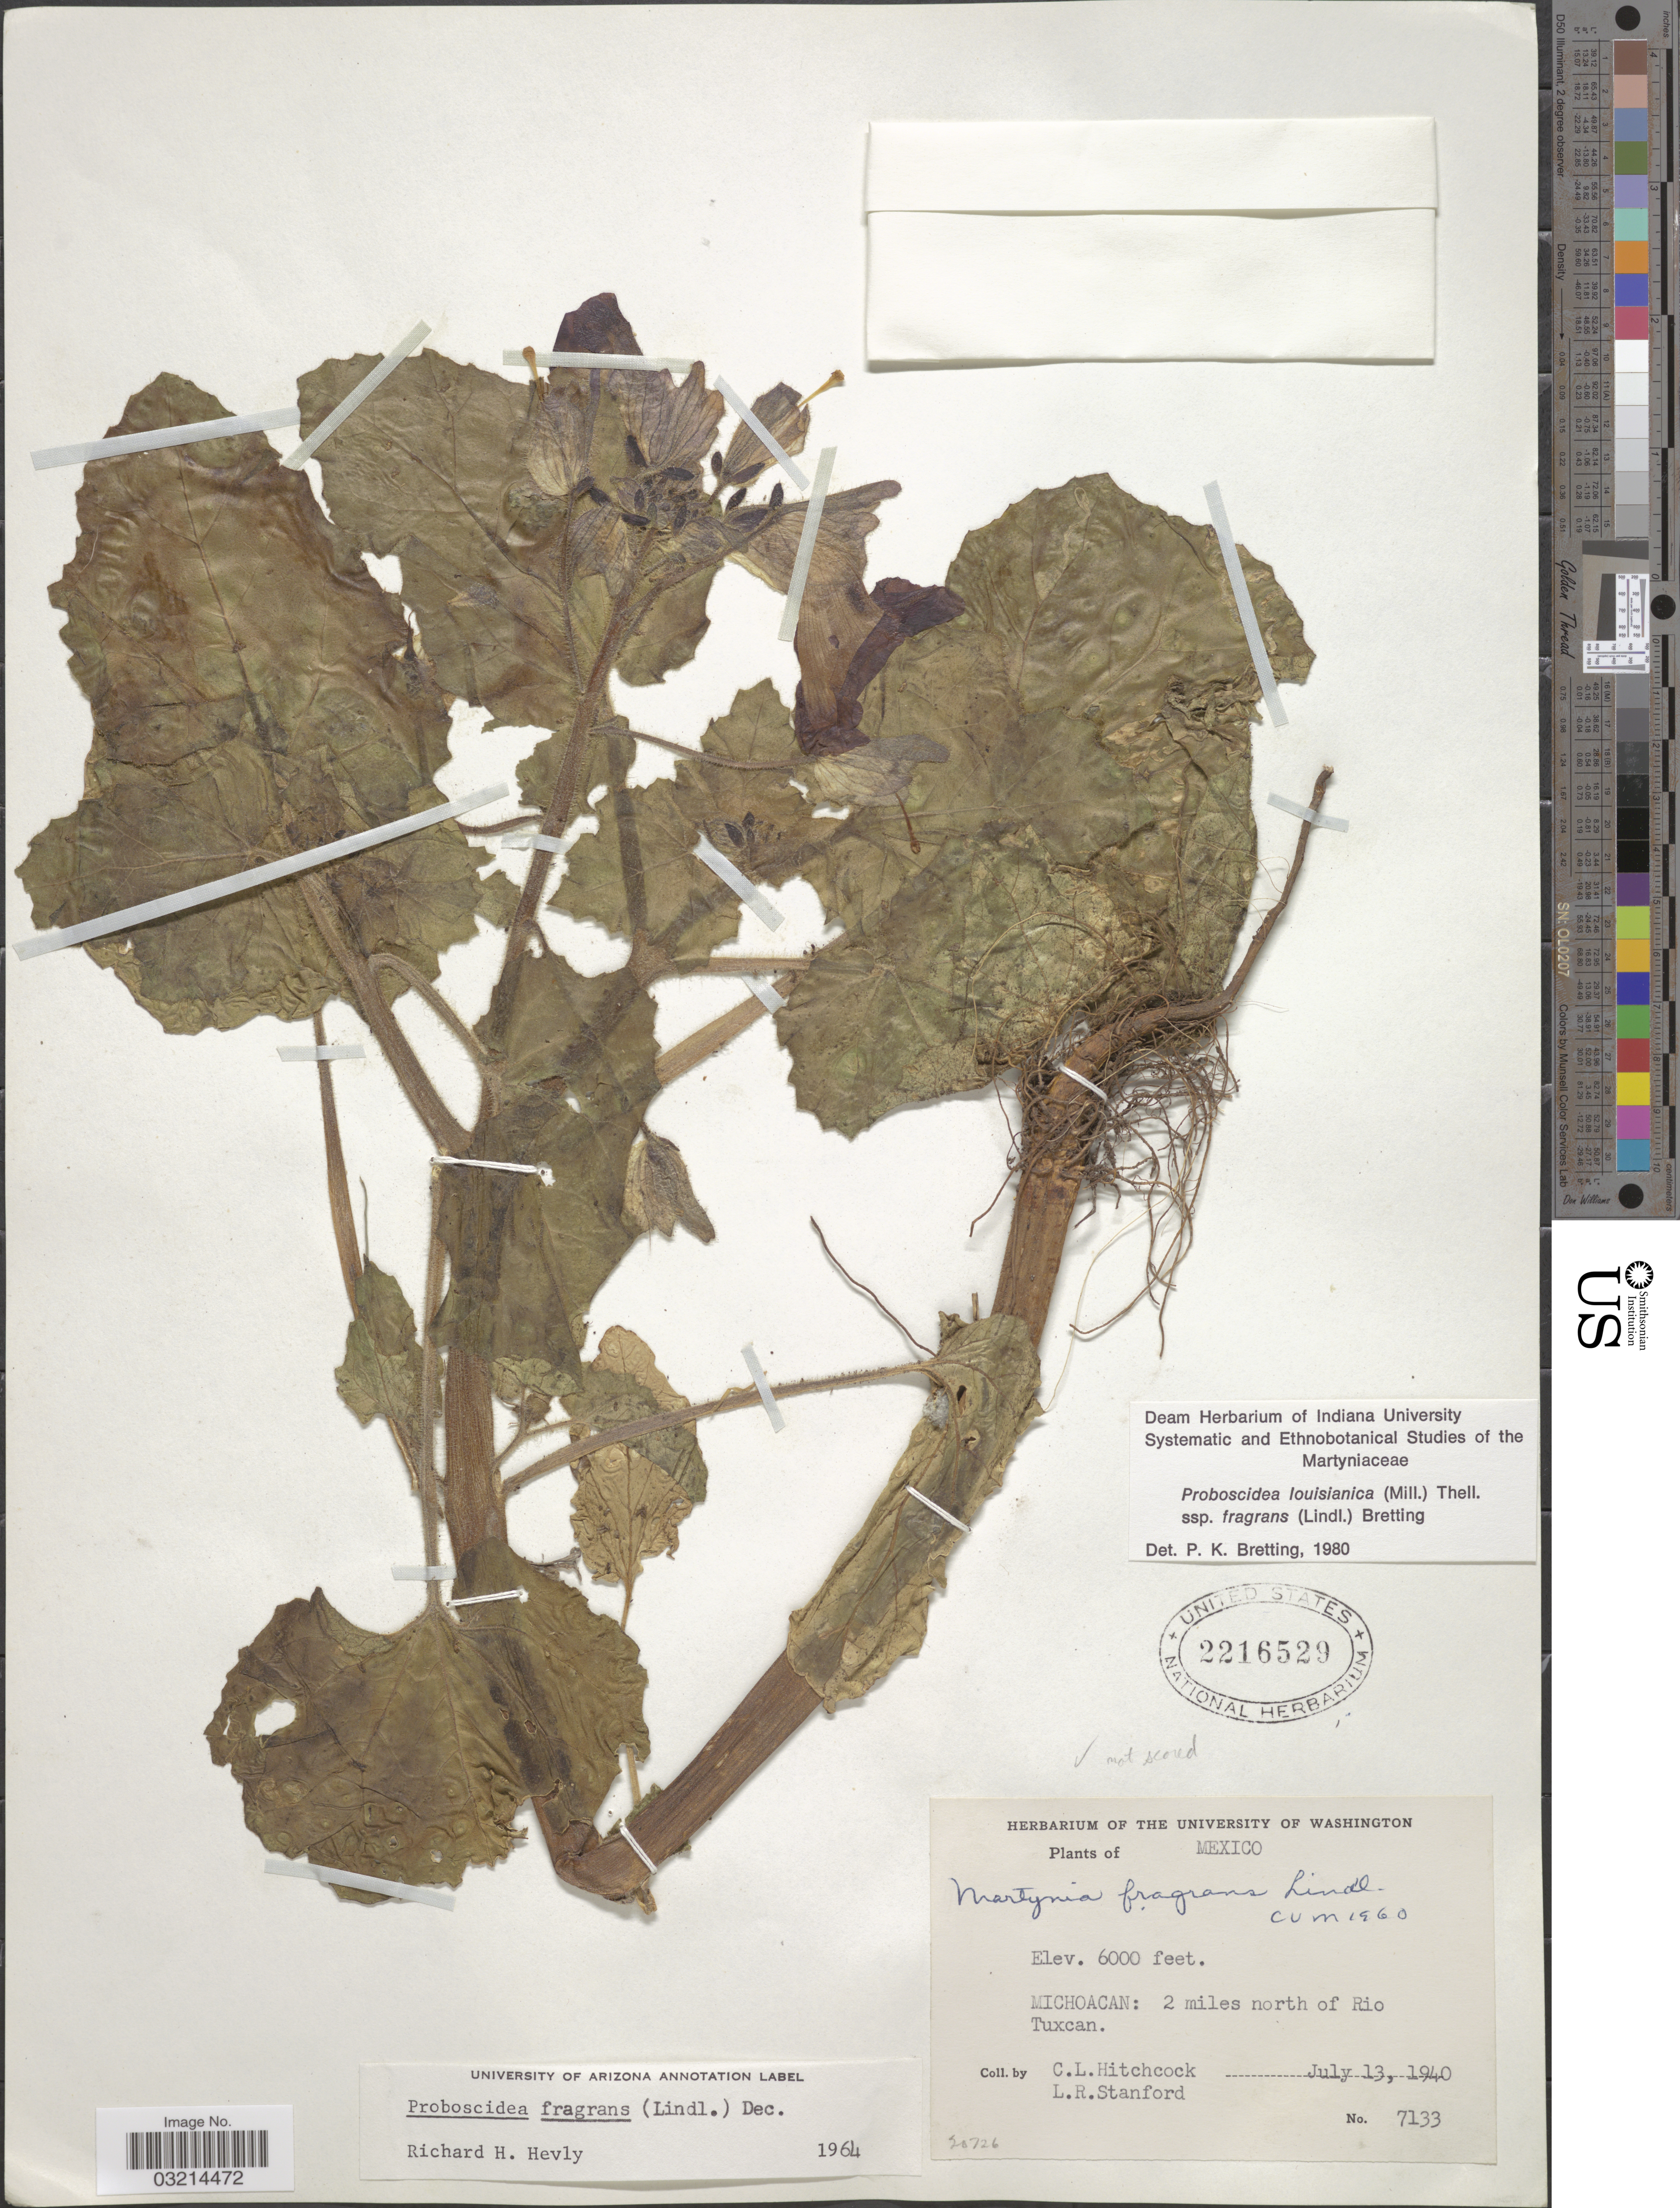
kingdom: Plantae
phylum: Tracheophyta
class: Magnoliopsida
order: Lamiales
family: Martyniaceae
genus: Proboscidea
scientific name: Proboscidea louisianica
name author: Thell.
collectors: C. L. Hitchcock & L. Standford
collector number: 7133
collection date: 1940-07-13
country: Mexico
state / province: Michoacán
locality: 2 miles north of Rio Tuxcan.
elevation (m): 1829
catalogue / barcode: US 2216529